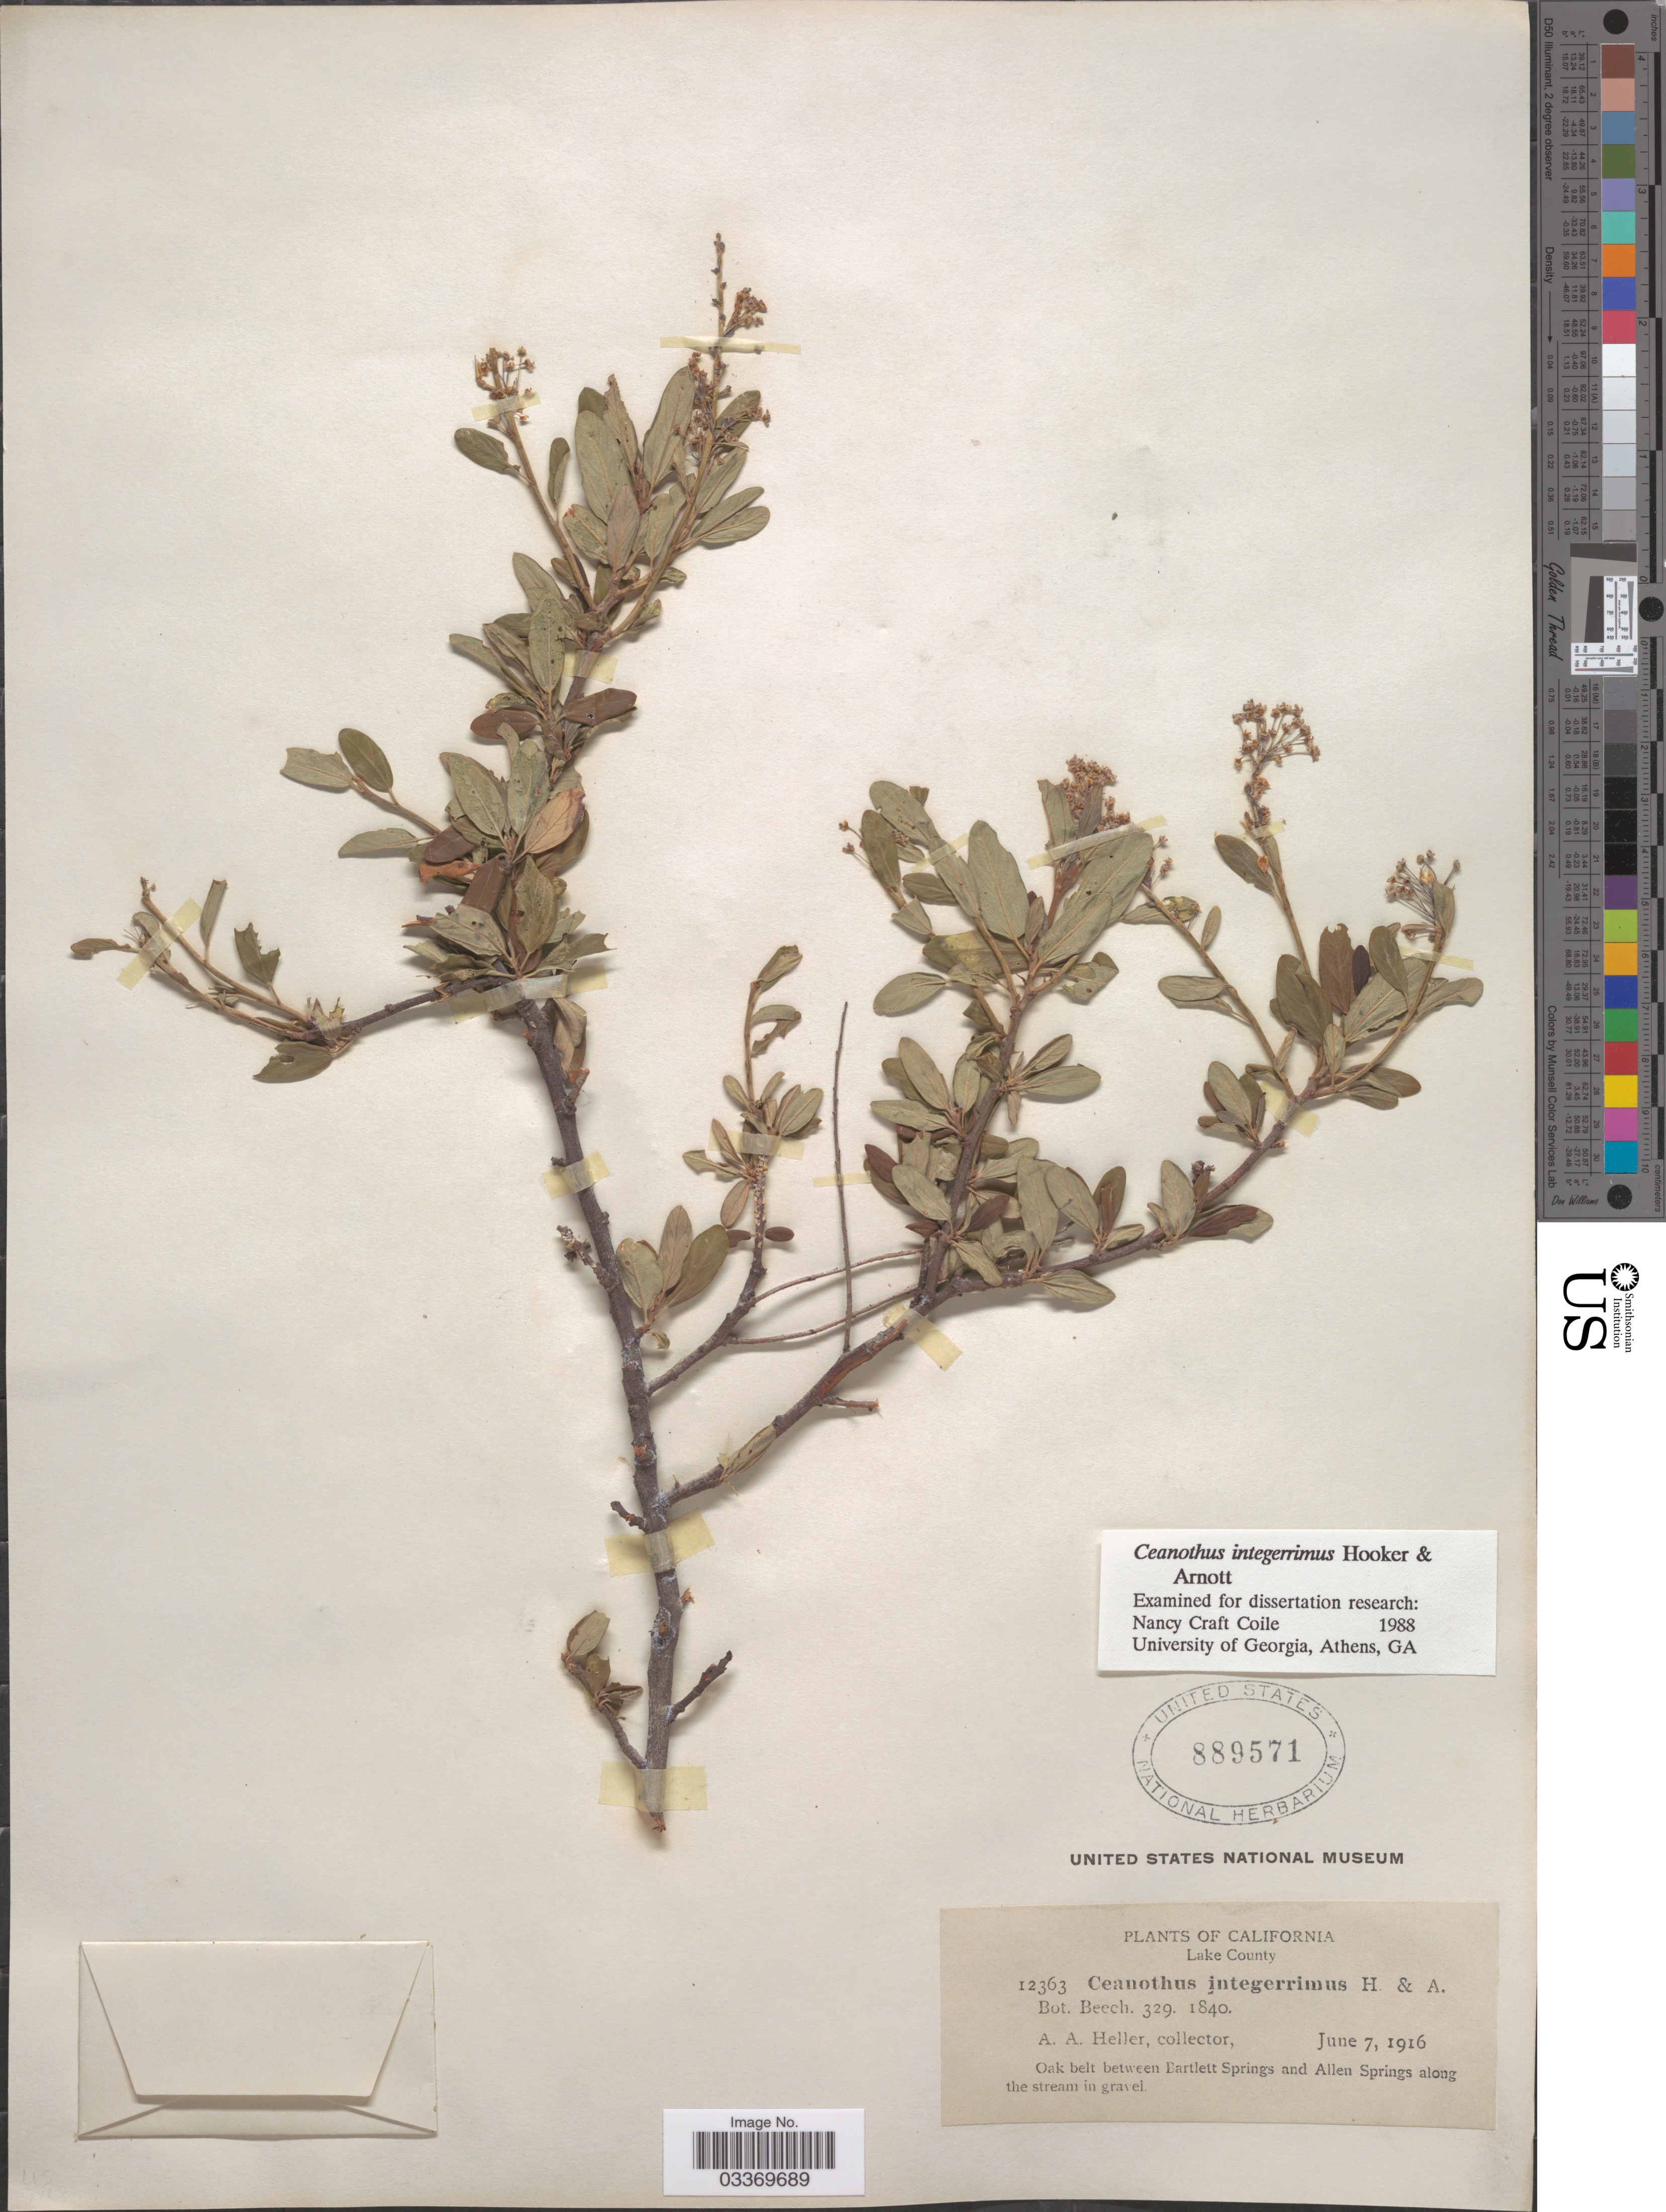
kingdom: Plantae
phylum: Tracheophyta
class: Magnoliopsida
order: Rosales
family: Rhamnaceae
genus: Ceanothus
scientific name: Ceanothus integerrimus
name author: Hook. & Arn.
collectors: A. A. Heller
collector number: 12363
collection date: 1916-06-07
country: United States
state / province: California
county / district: Lake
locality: Lake County. Oak belt between Bartlett Springs and Allen Springs along the stream in gravel.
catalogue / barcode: US 889571